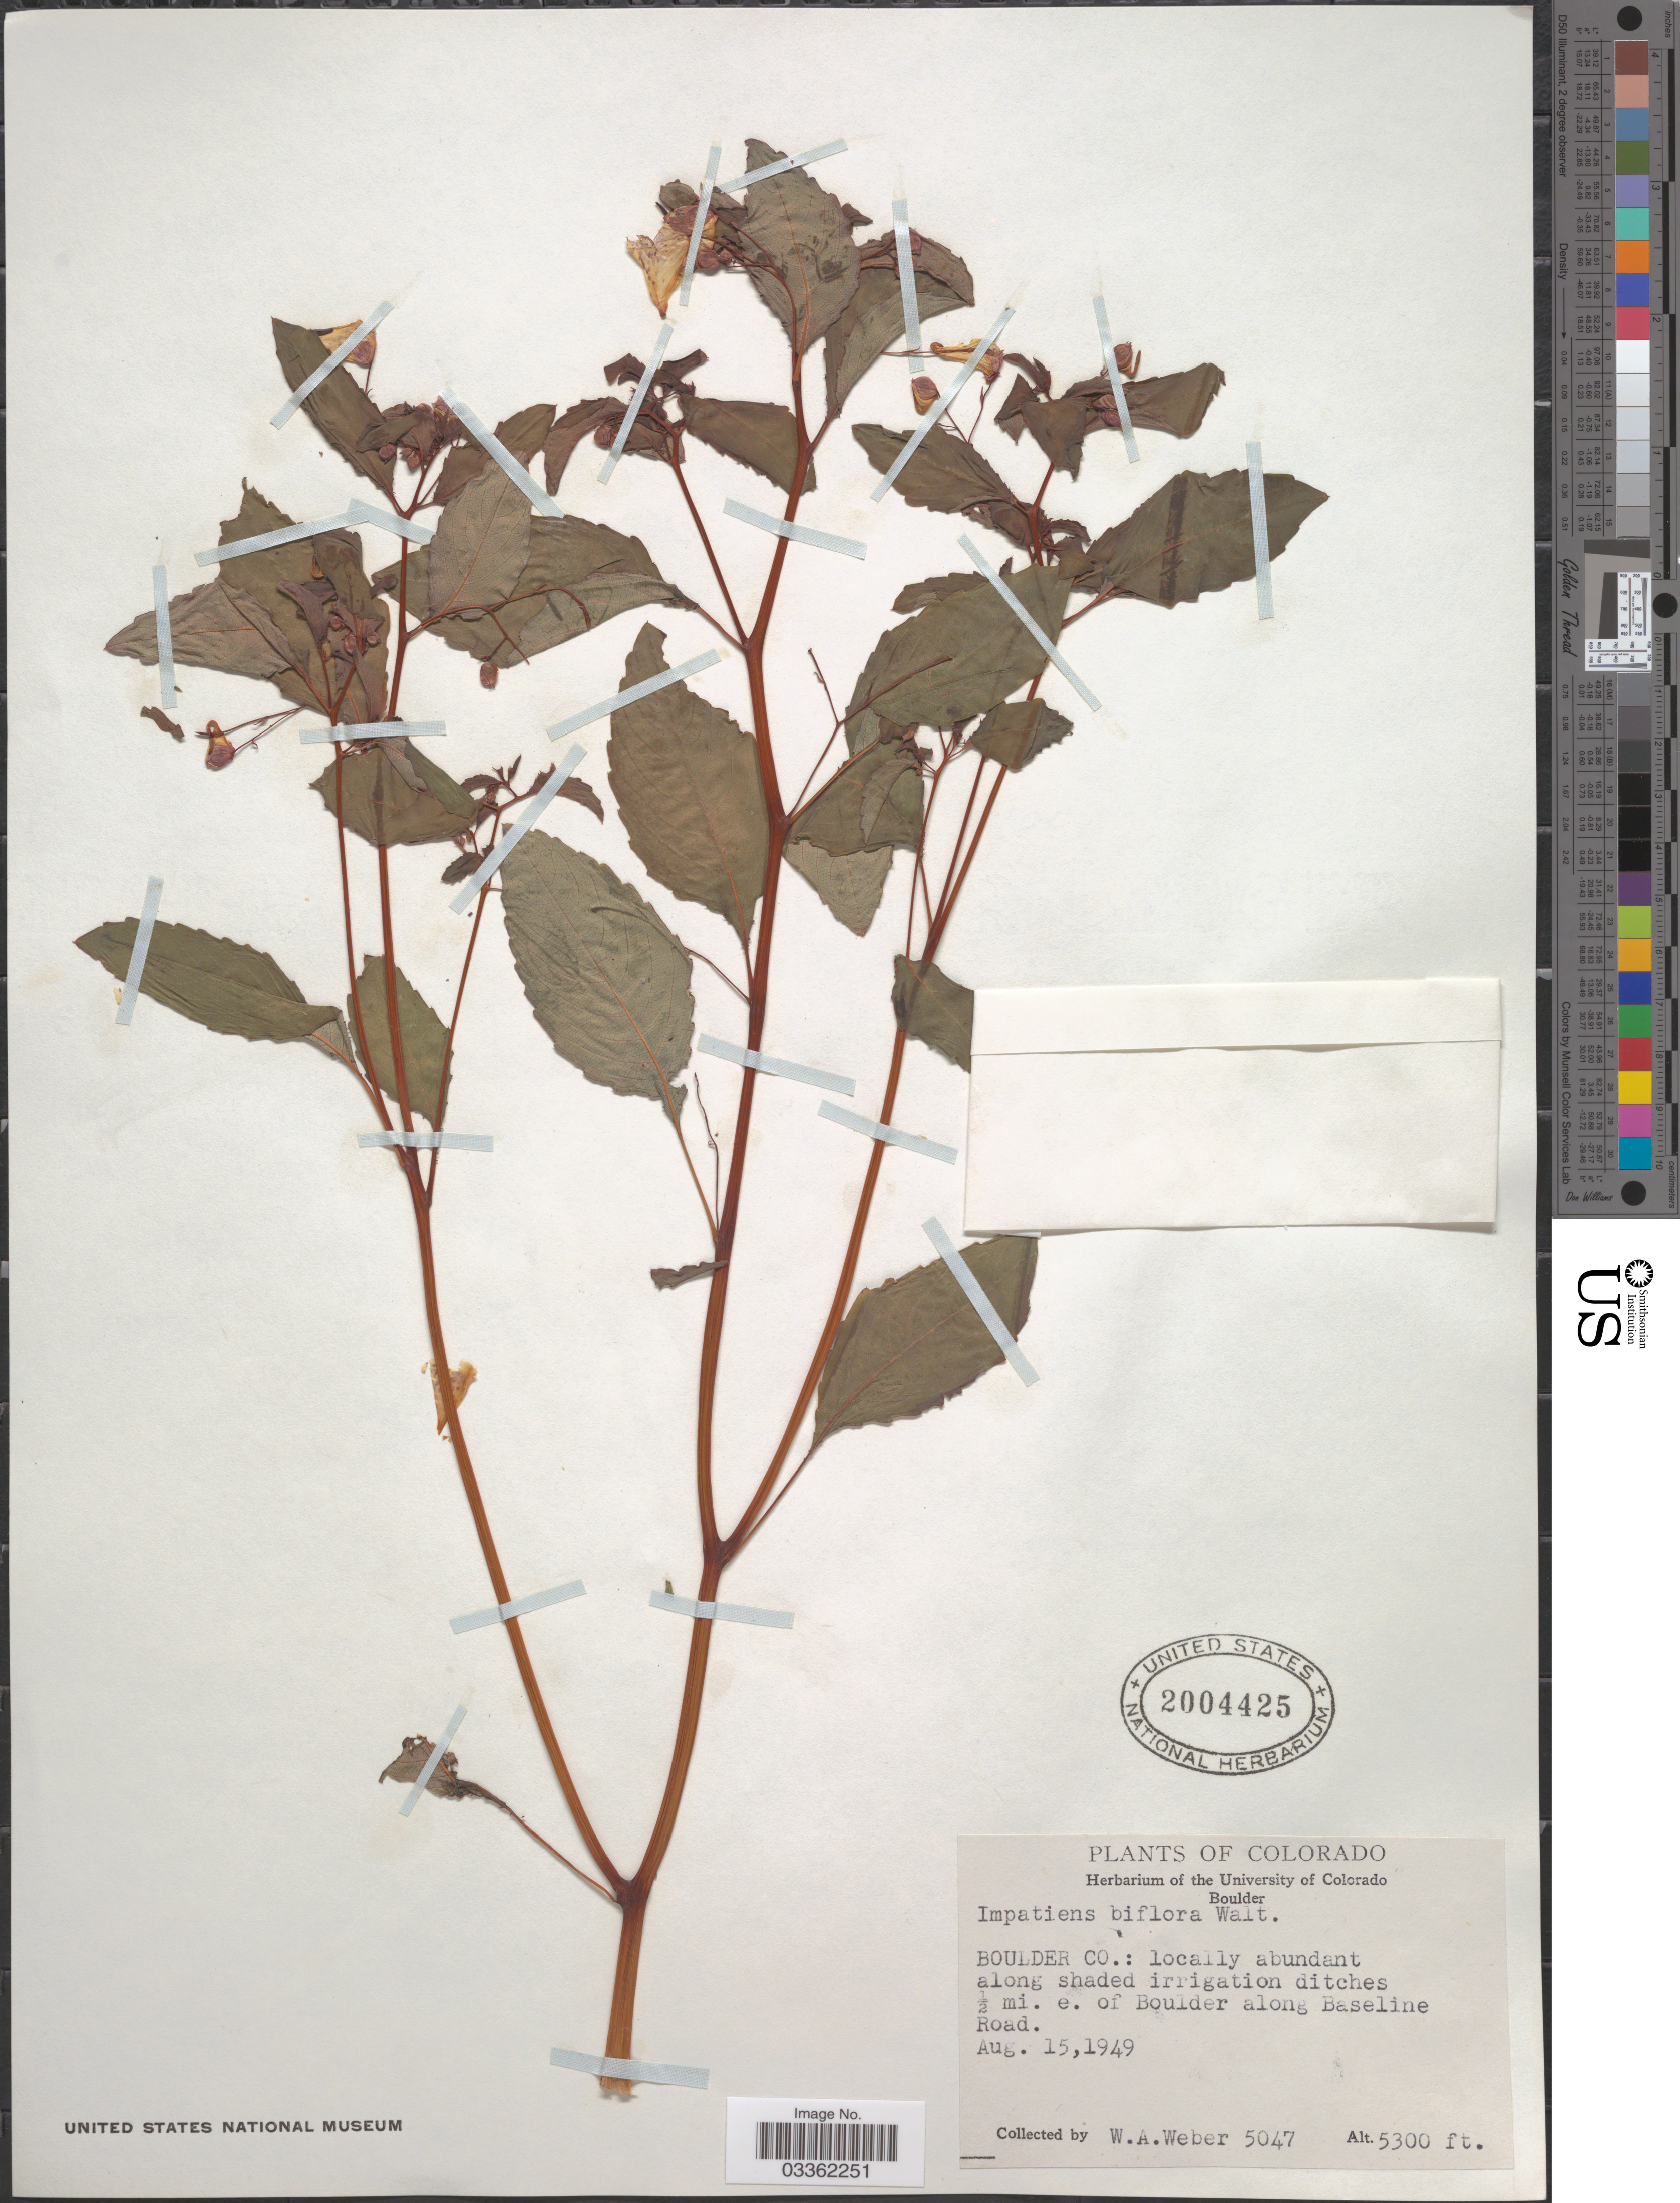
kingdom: Plantae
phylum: Tracheophyta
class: Magnoliopsida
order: Ericales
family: Balsaminaceae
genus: Impatiens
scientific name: Impatiens capensis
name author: Meerb.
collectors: W. A. Weber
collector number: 5047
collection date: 1949-08-15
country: United States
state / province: Colorado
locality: Boulder Co.: locally abundant along shaded irrigation ditches ½ mi. e. of Boulder along Baseline Road.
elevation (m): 1615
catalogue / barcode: US 2004425